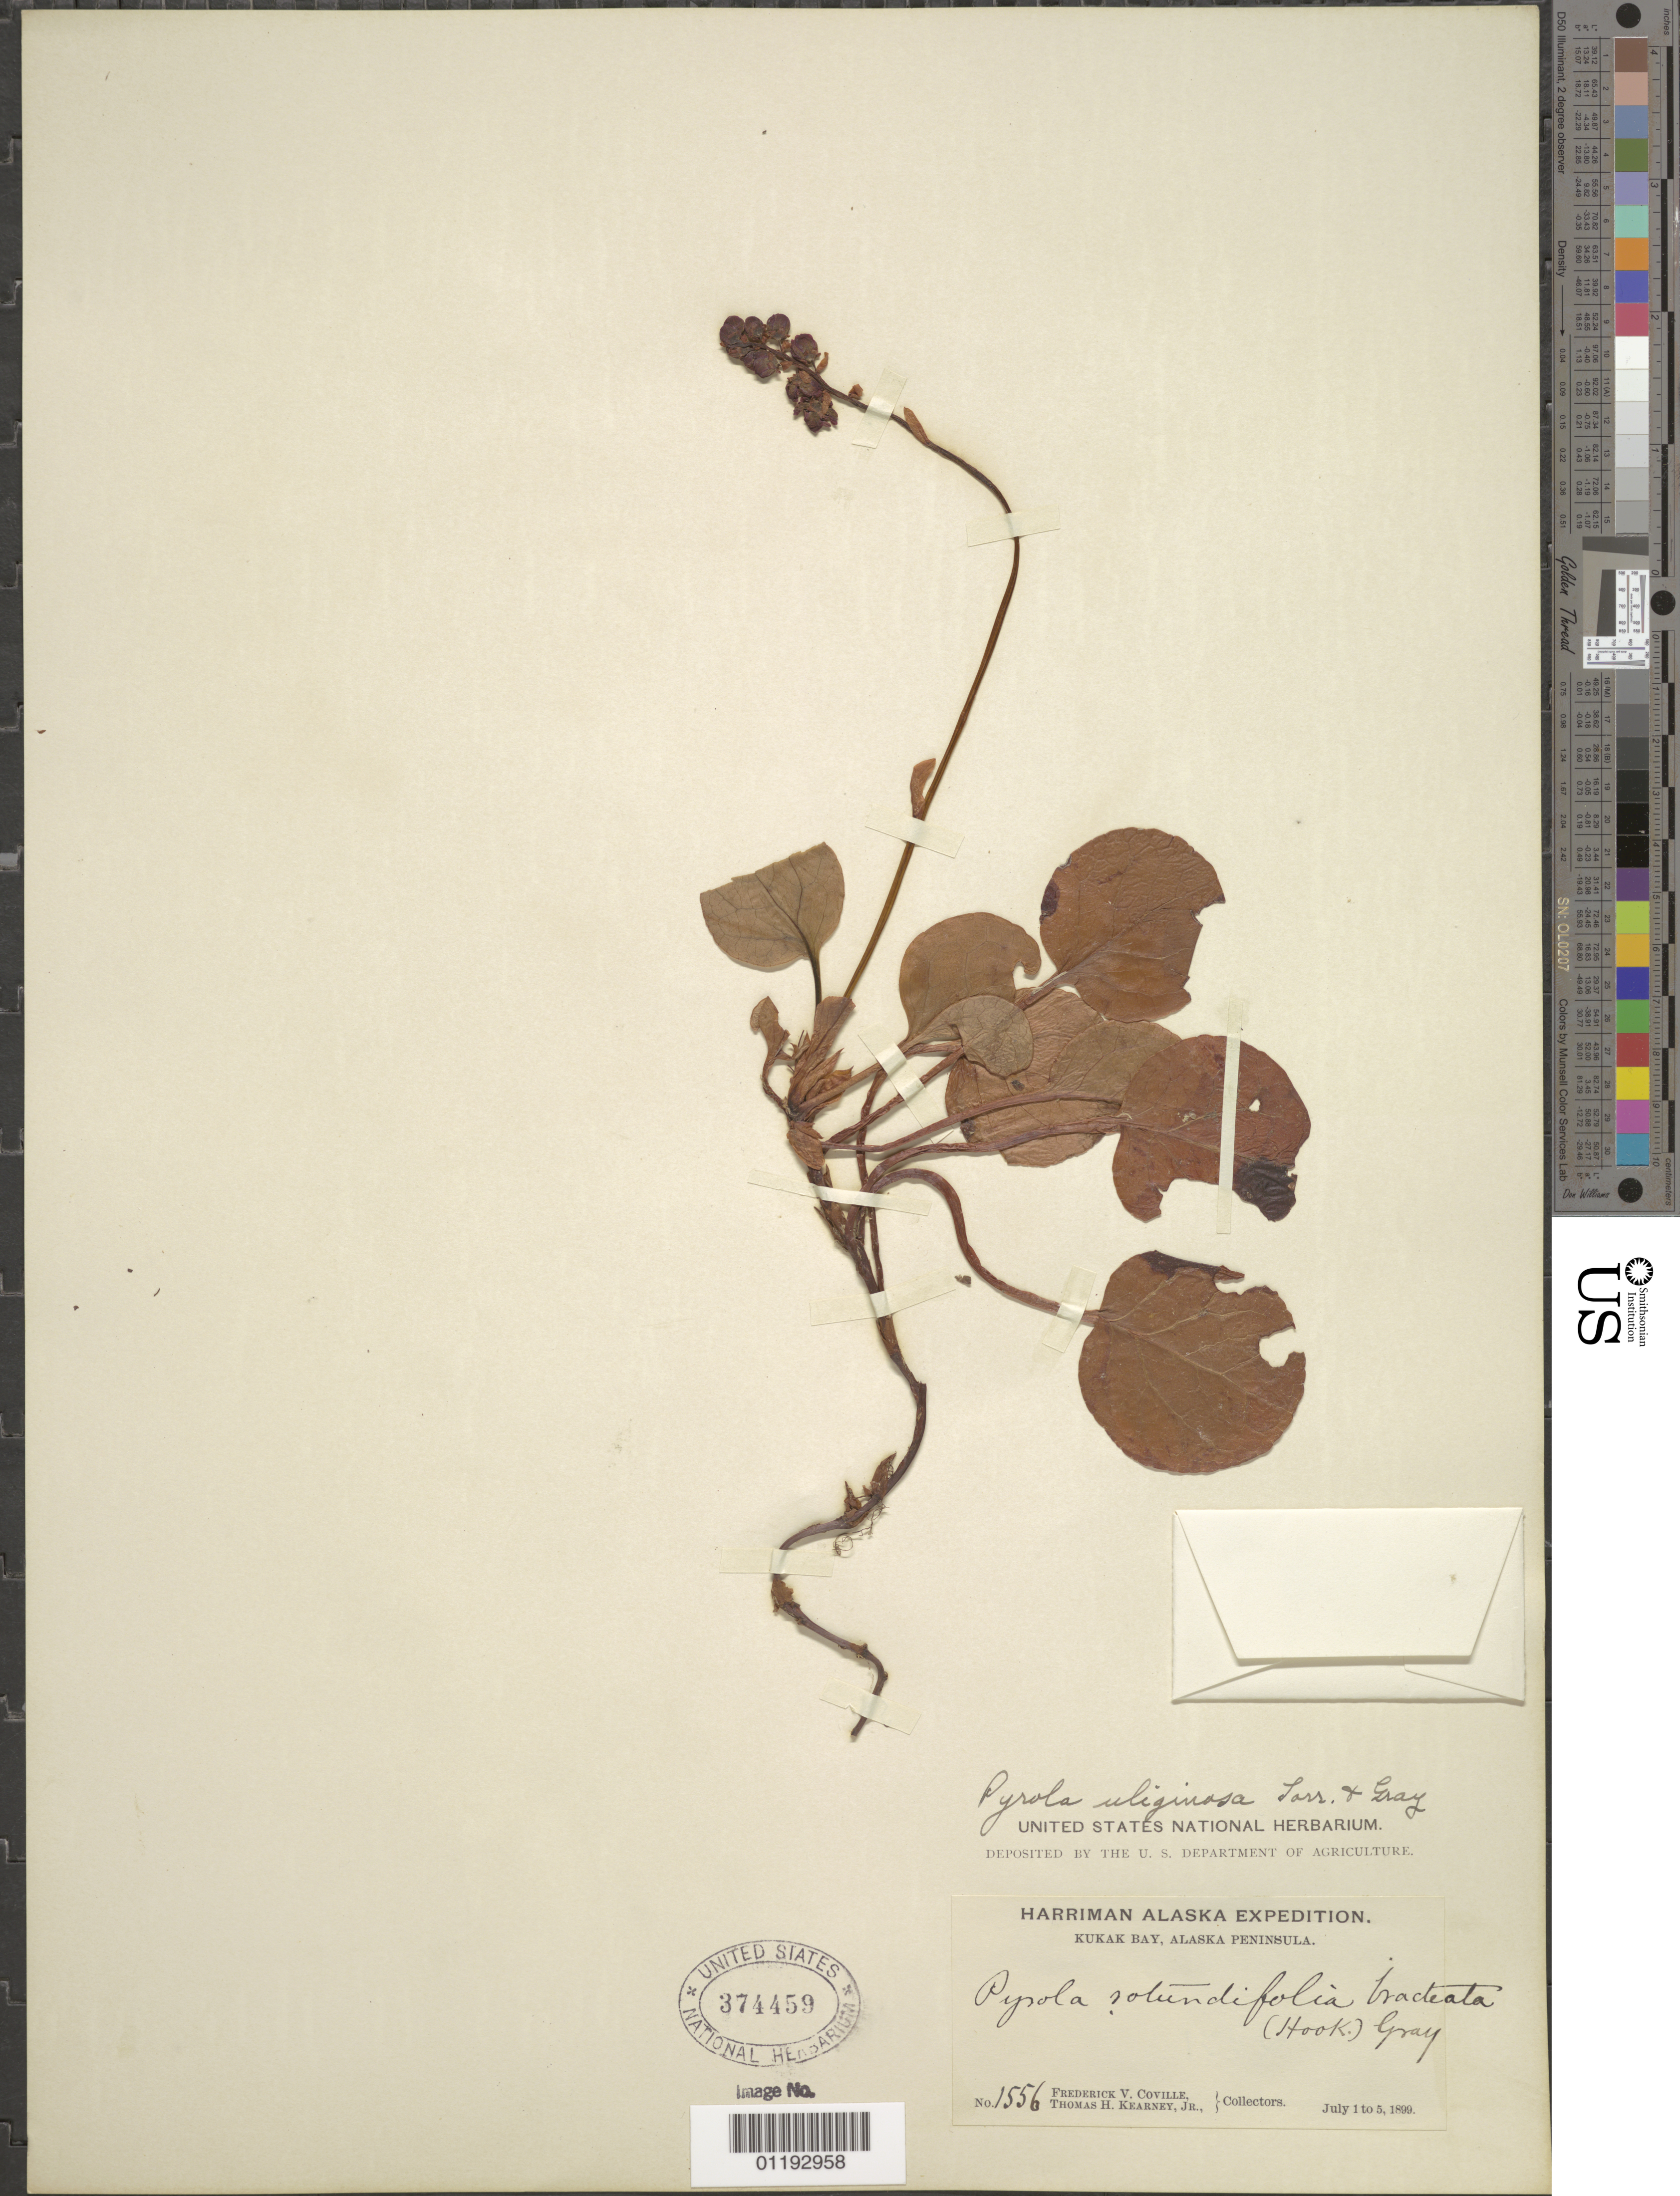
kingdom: Plantae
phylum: Tracheophyta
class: Magnoliopsida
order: Ericales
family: Ericaceae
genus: Pyrola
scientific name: Pyrola asarifolia var. uliginosa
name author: (Torr. & A. Gray) A. Gray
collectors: F. V. Coville & T. H. Kearney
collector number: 1556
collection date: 1899-07-05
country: United States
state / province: Alaska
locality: Kukak Bay, Alaska Penninsula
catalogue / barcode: US 374459